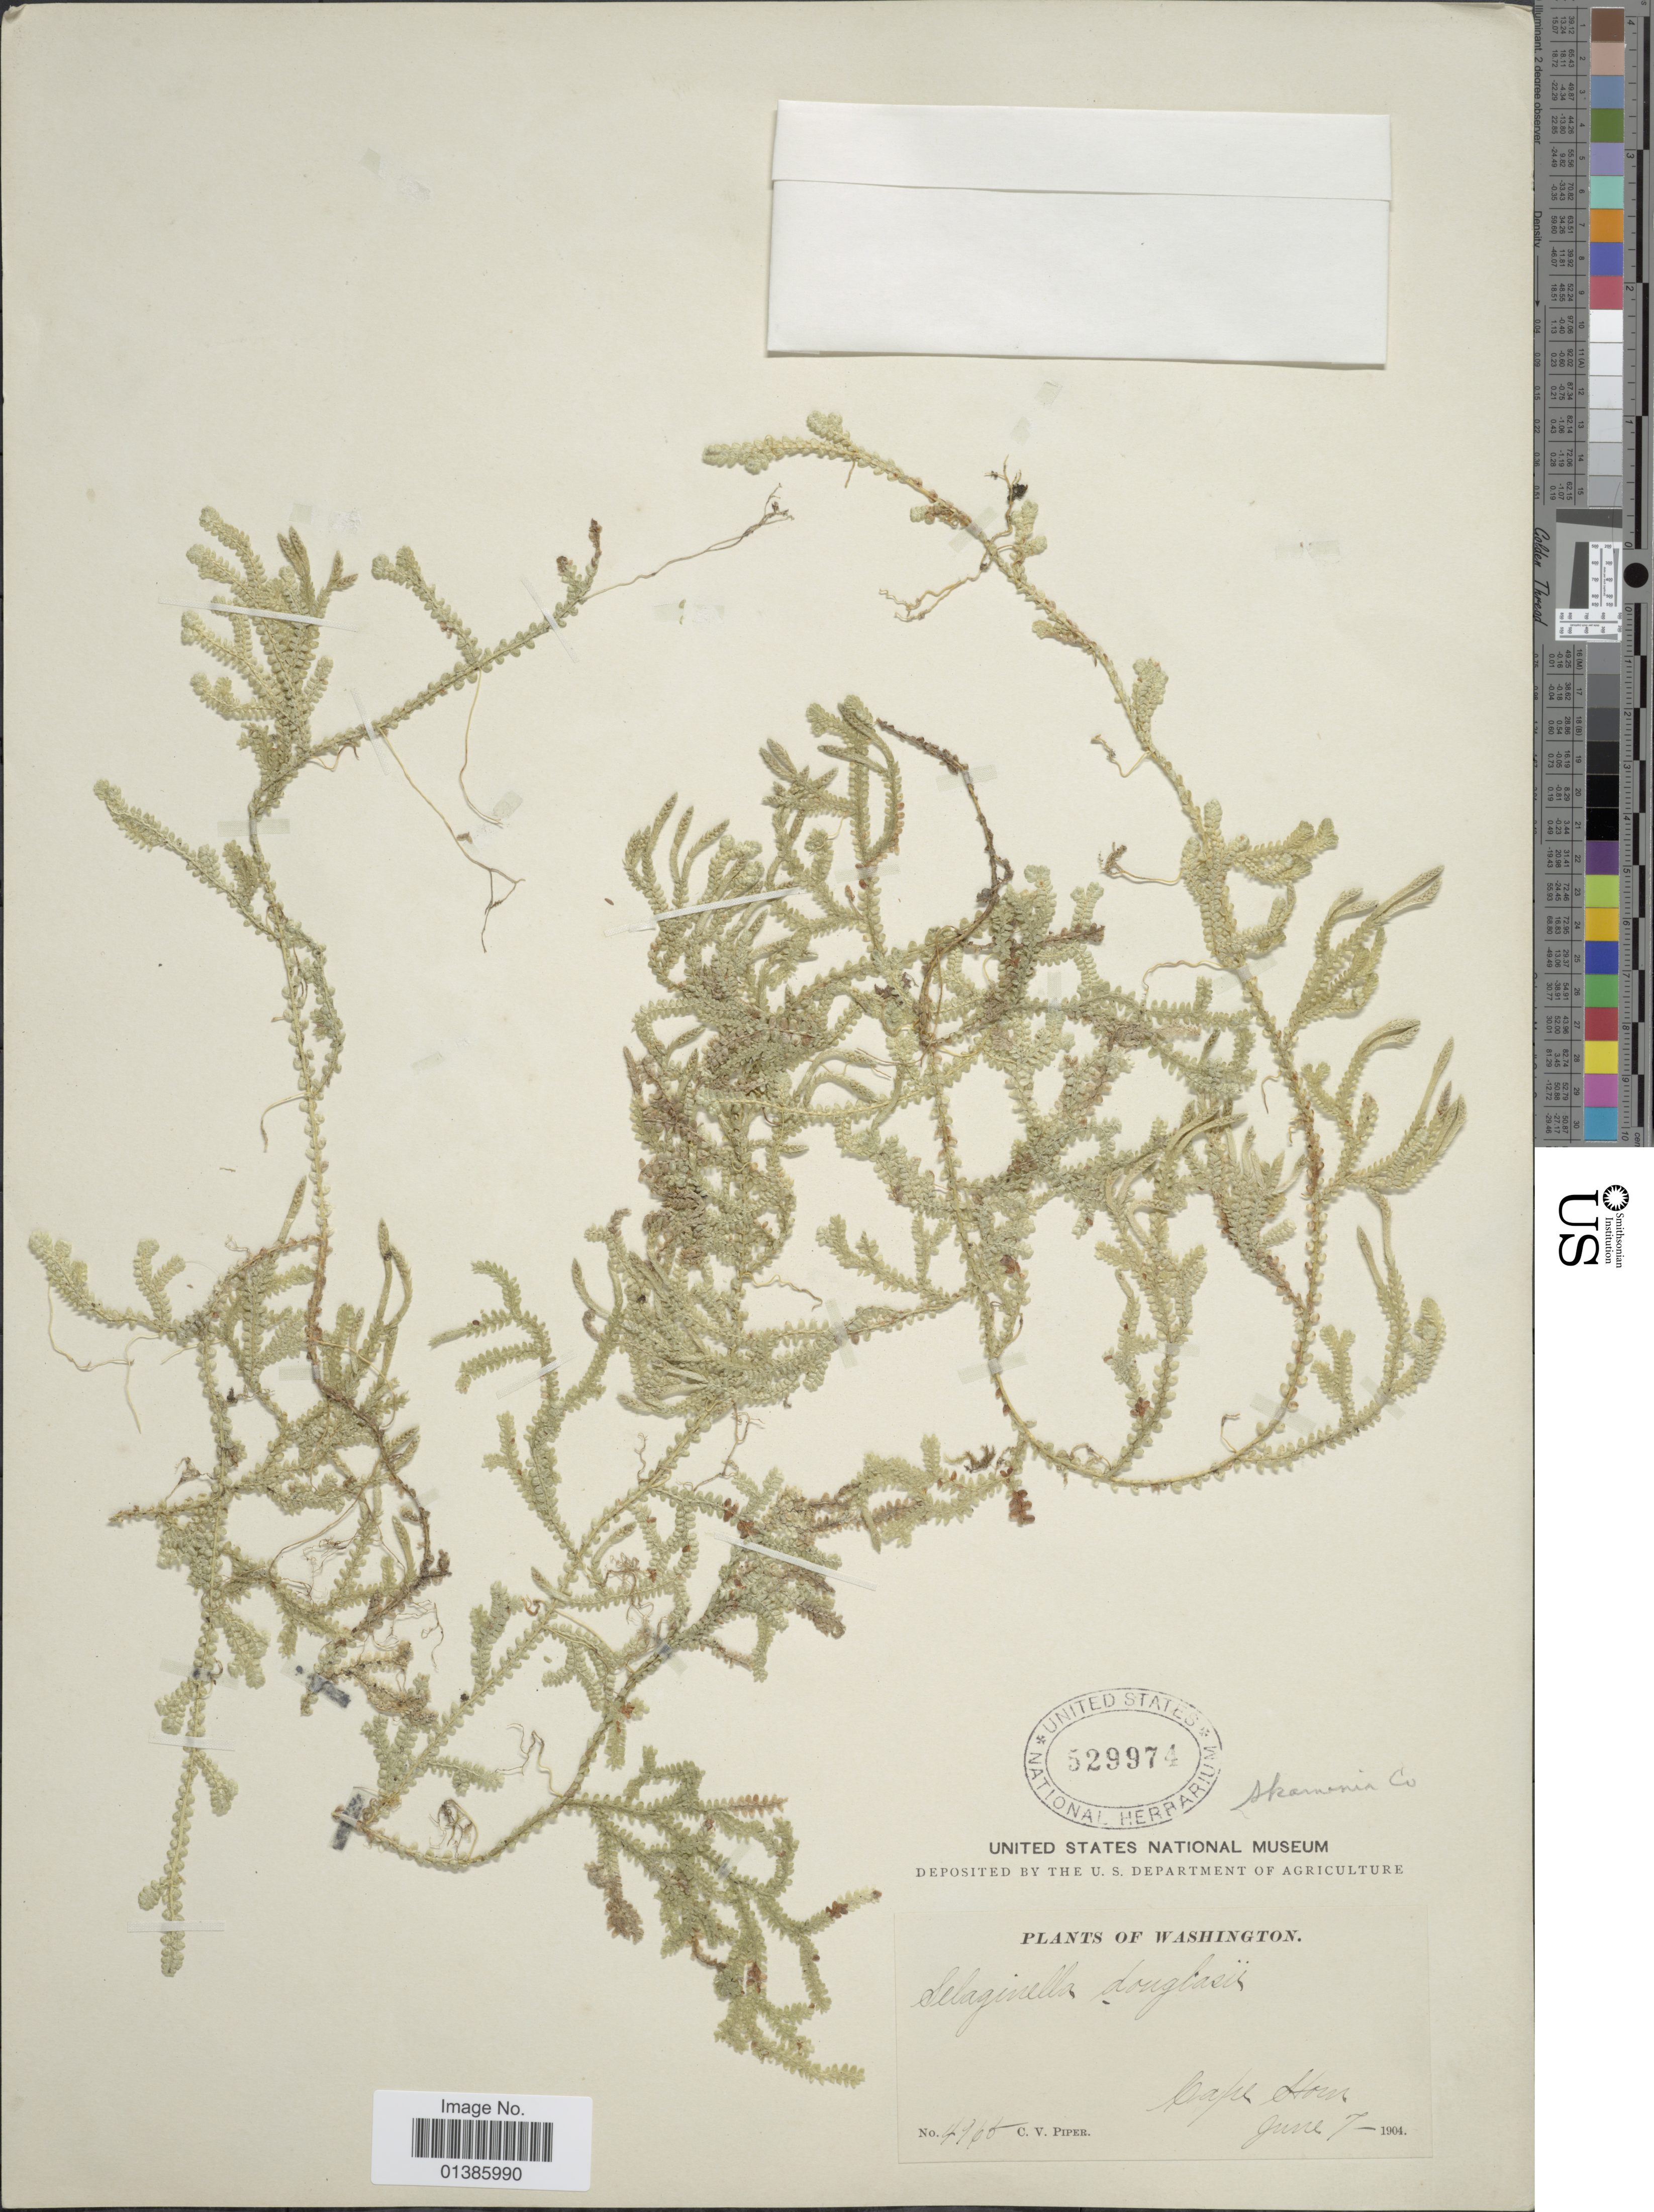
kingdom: Plantae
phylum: Tracheophyta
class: Lycopodiopsida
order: Selaginellales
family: Selaginellaceae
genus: Selaginella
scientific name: Selaginella douglasii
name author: (Hook. & Grev.) Spring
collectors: C. V. Piper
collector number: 4965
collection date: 1904-06-07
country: United States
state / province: Washington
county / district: Skamania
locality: Cape Horn. Skamania Co.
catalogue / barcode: US 529974